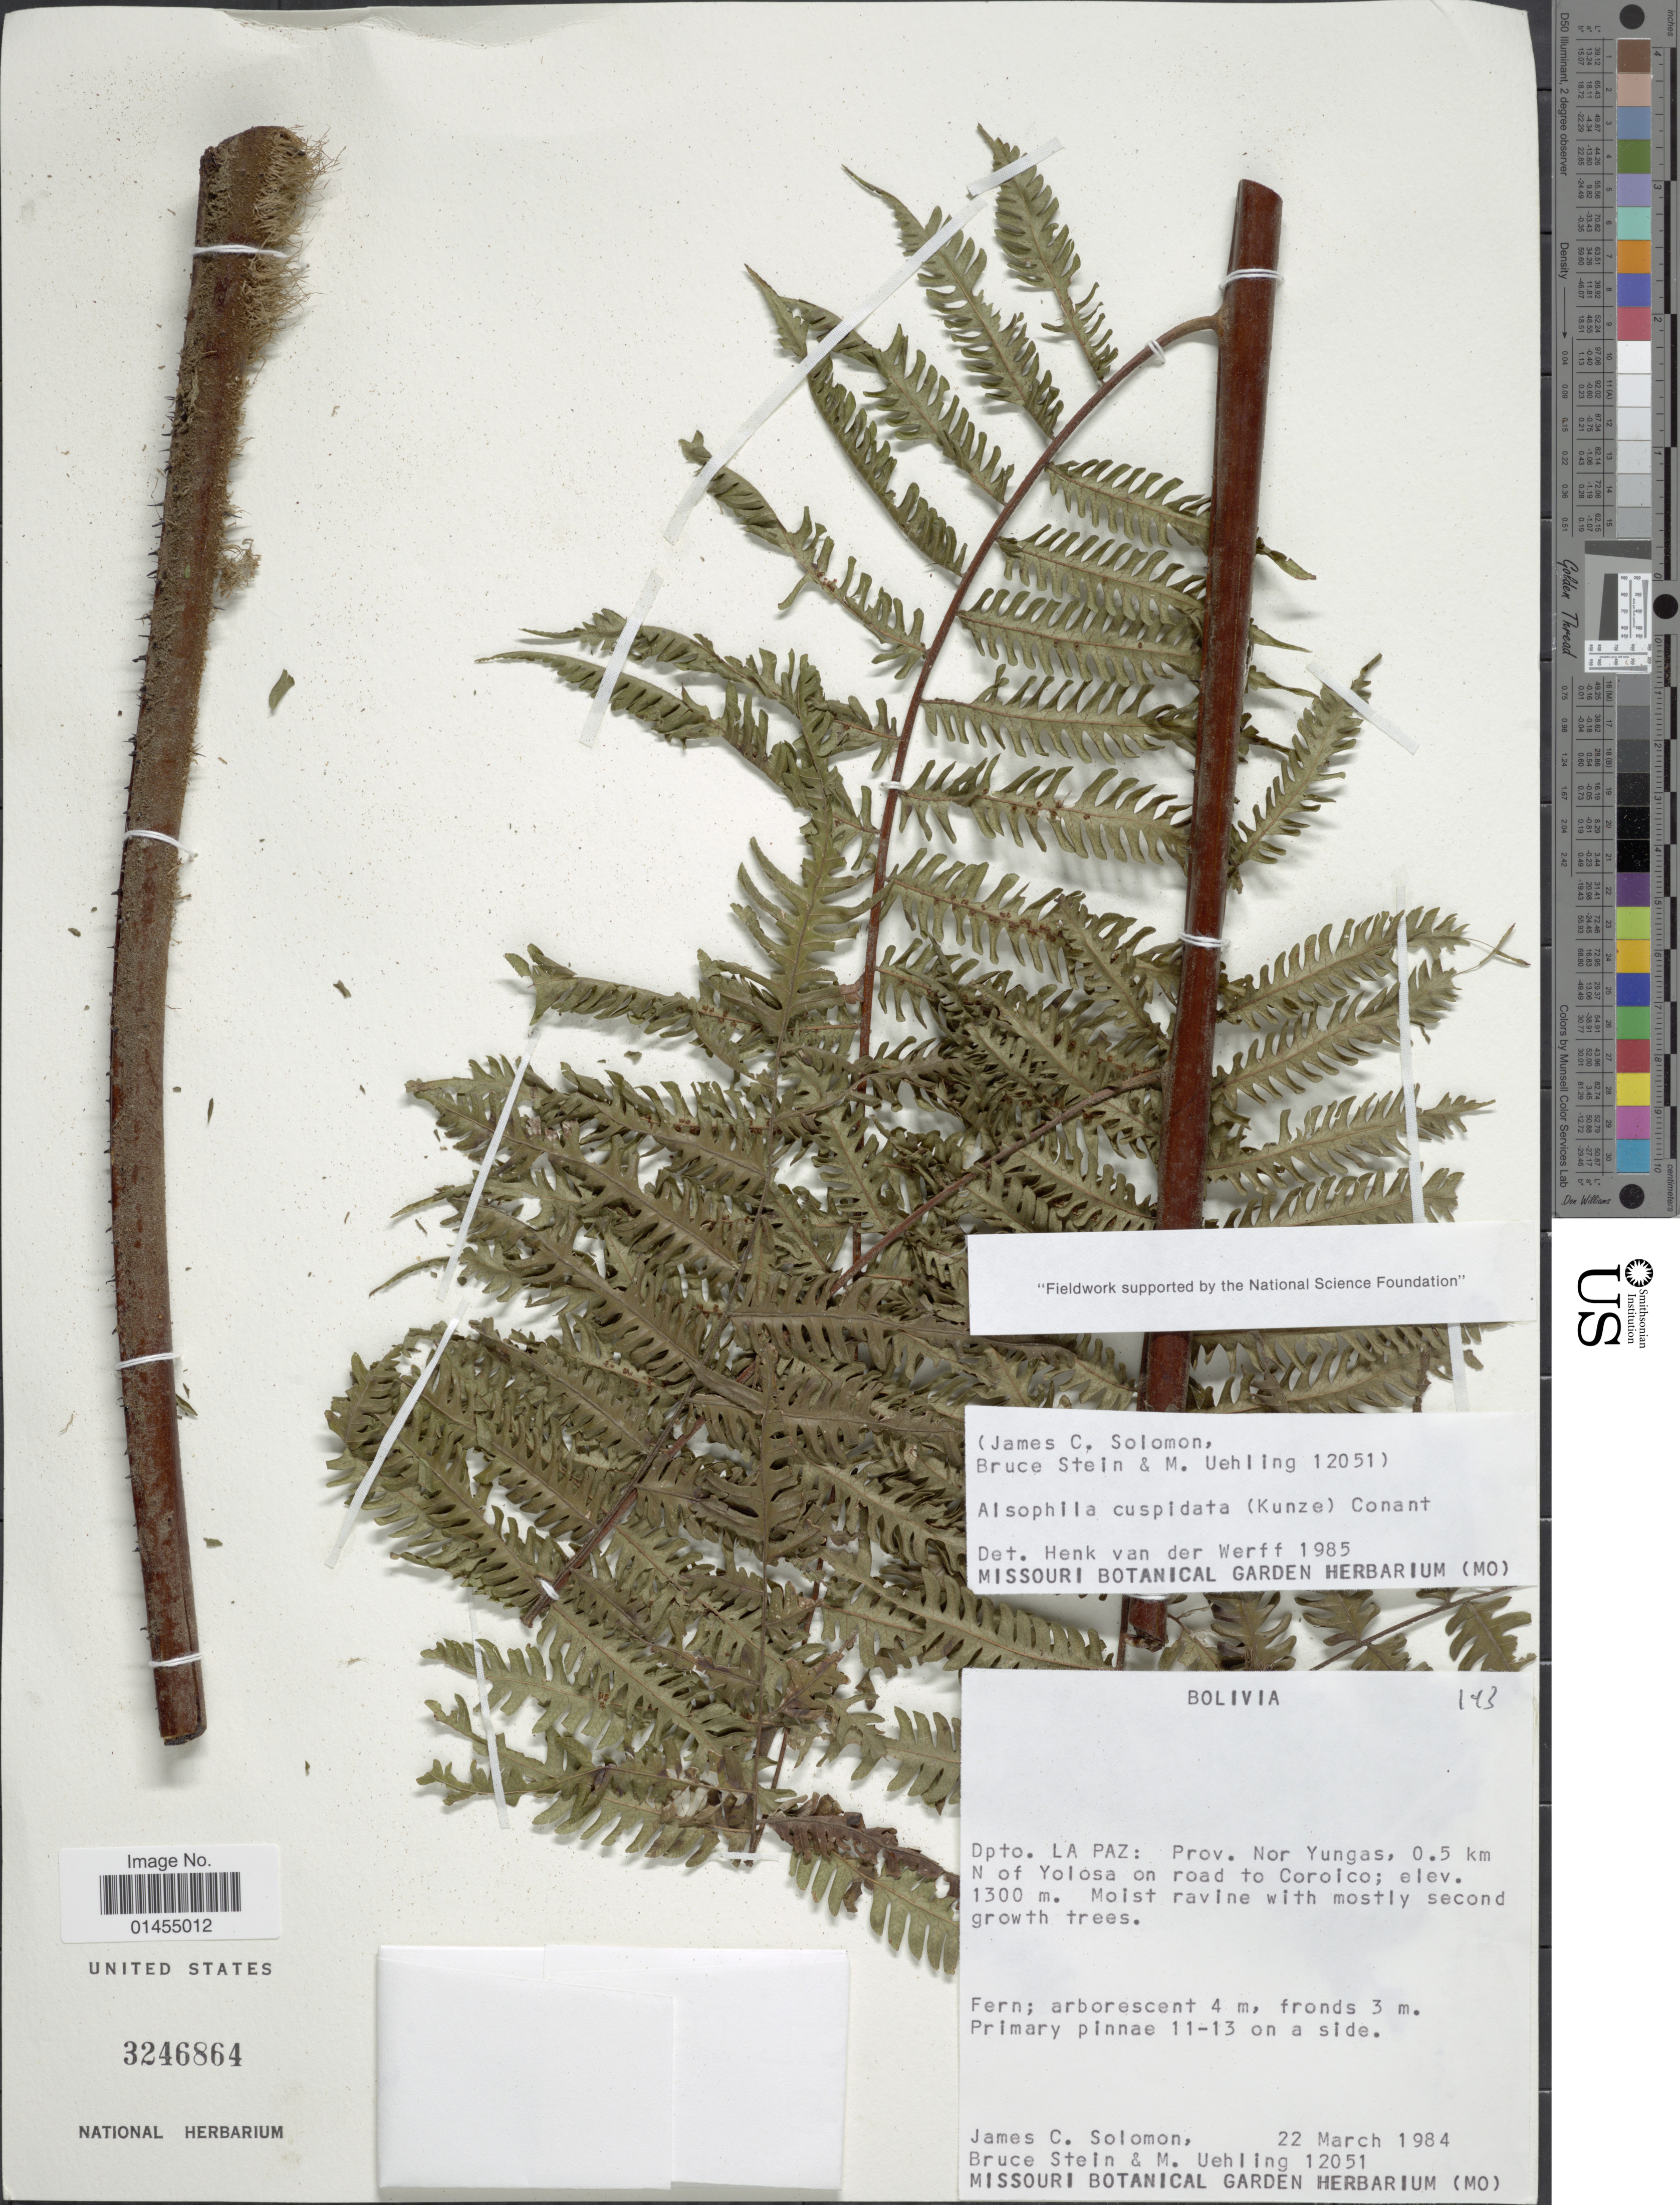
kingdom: Plantae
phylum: Tracheophyta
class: Polypodiopsida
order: Cyatheales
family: Cyatheaceae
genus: Alsophila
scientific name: Alsophila cuspidata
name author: (Kunze) D.S. Conant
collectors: J. C. Solomon, B. Stein & M. Uehling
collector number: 12051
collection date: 1984-03-22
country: Bolivia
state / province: La Paz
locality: Prov. Nor Yungas, 0.5 km N of Yolosa on road to Coroico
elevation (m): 1300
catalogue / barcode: US 3246864